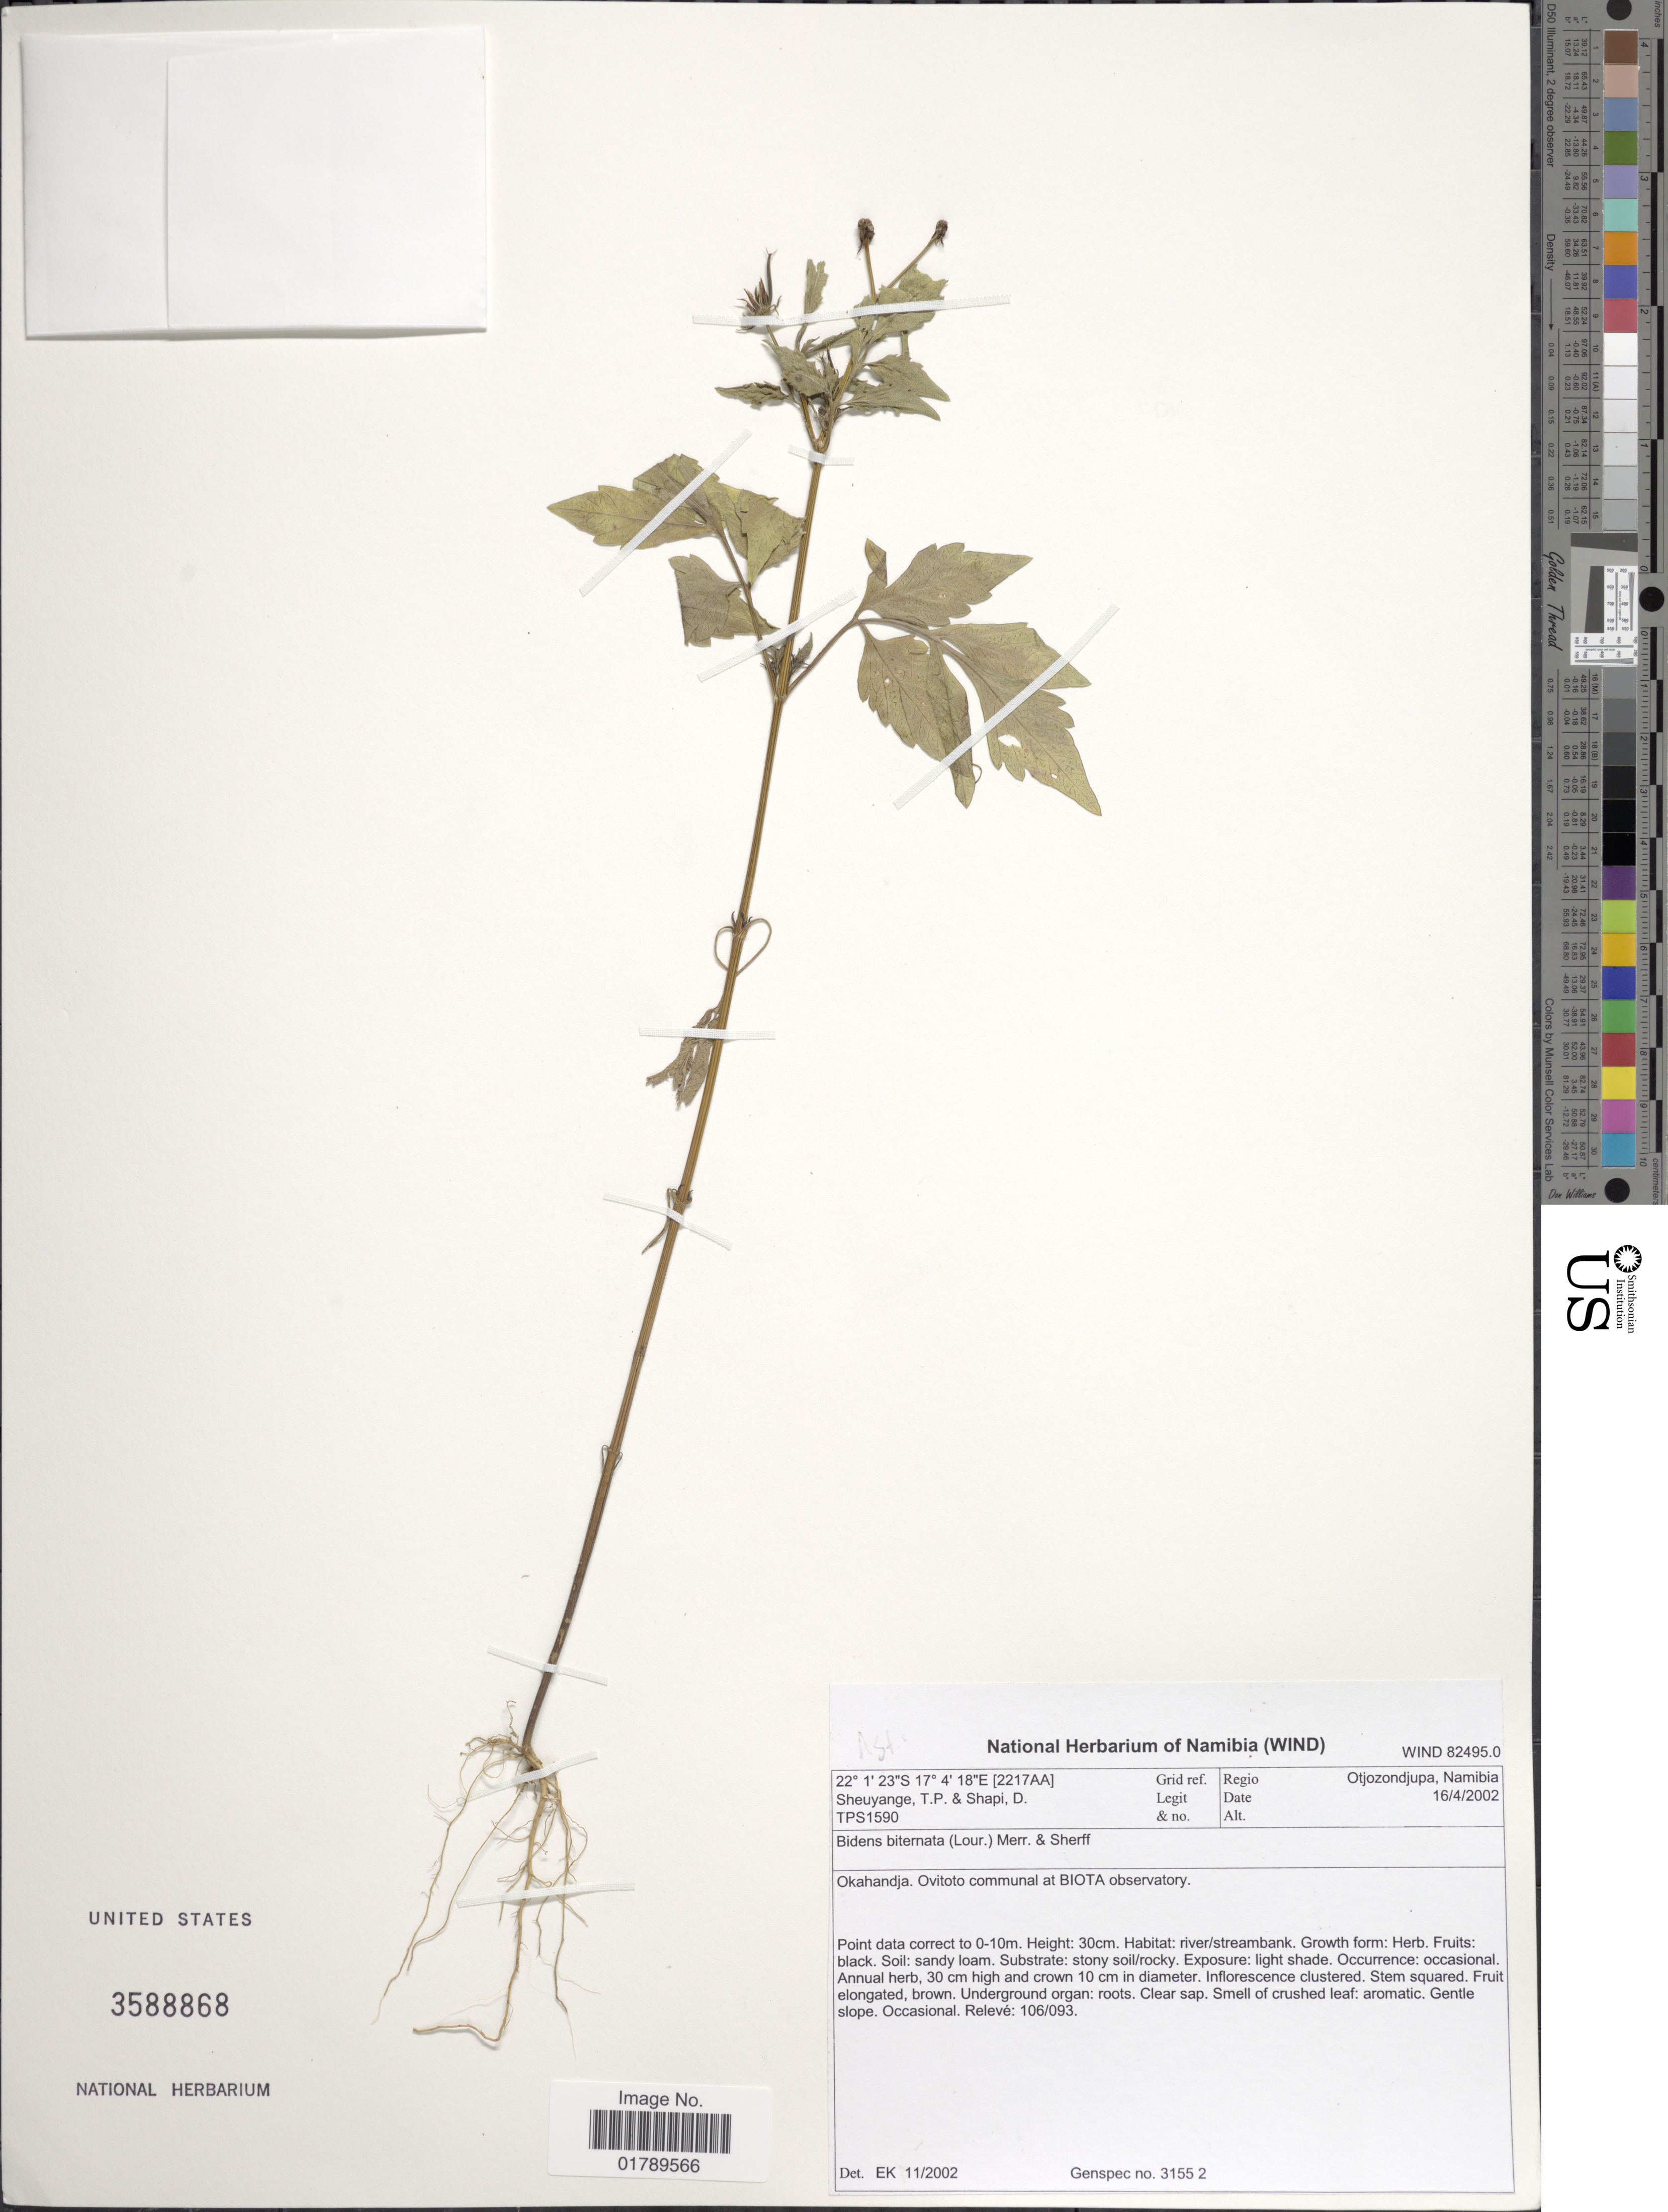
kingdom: Plantae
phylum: Tracheophyta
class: Magnoliopsida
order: Asterales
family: Asteraceae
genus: Bidens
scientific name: Bidens biternata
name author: (Lour.) Merr. & Sherff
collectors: T. Sheuyange & D. Shapi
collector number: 1590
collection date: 2002-04-16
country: Namibia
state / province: Otjozondjupa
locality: Regio. Otjozondjupa, Namibia. Okahandja. Ovitot communal at Biota observatory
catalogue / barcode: US 3588868